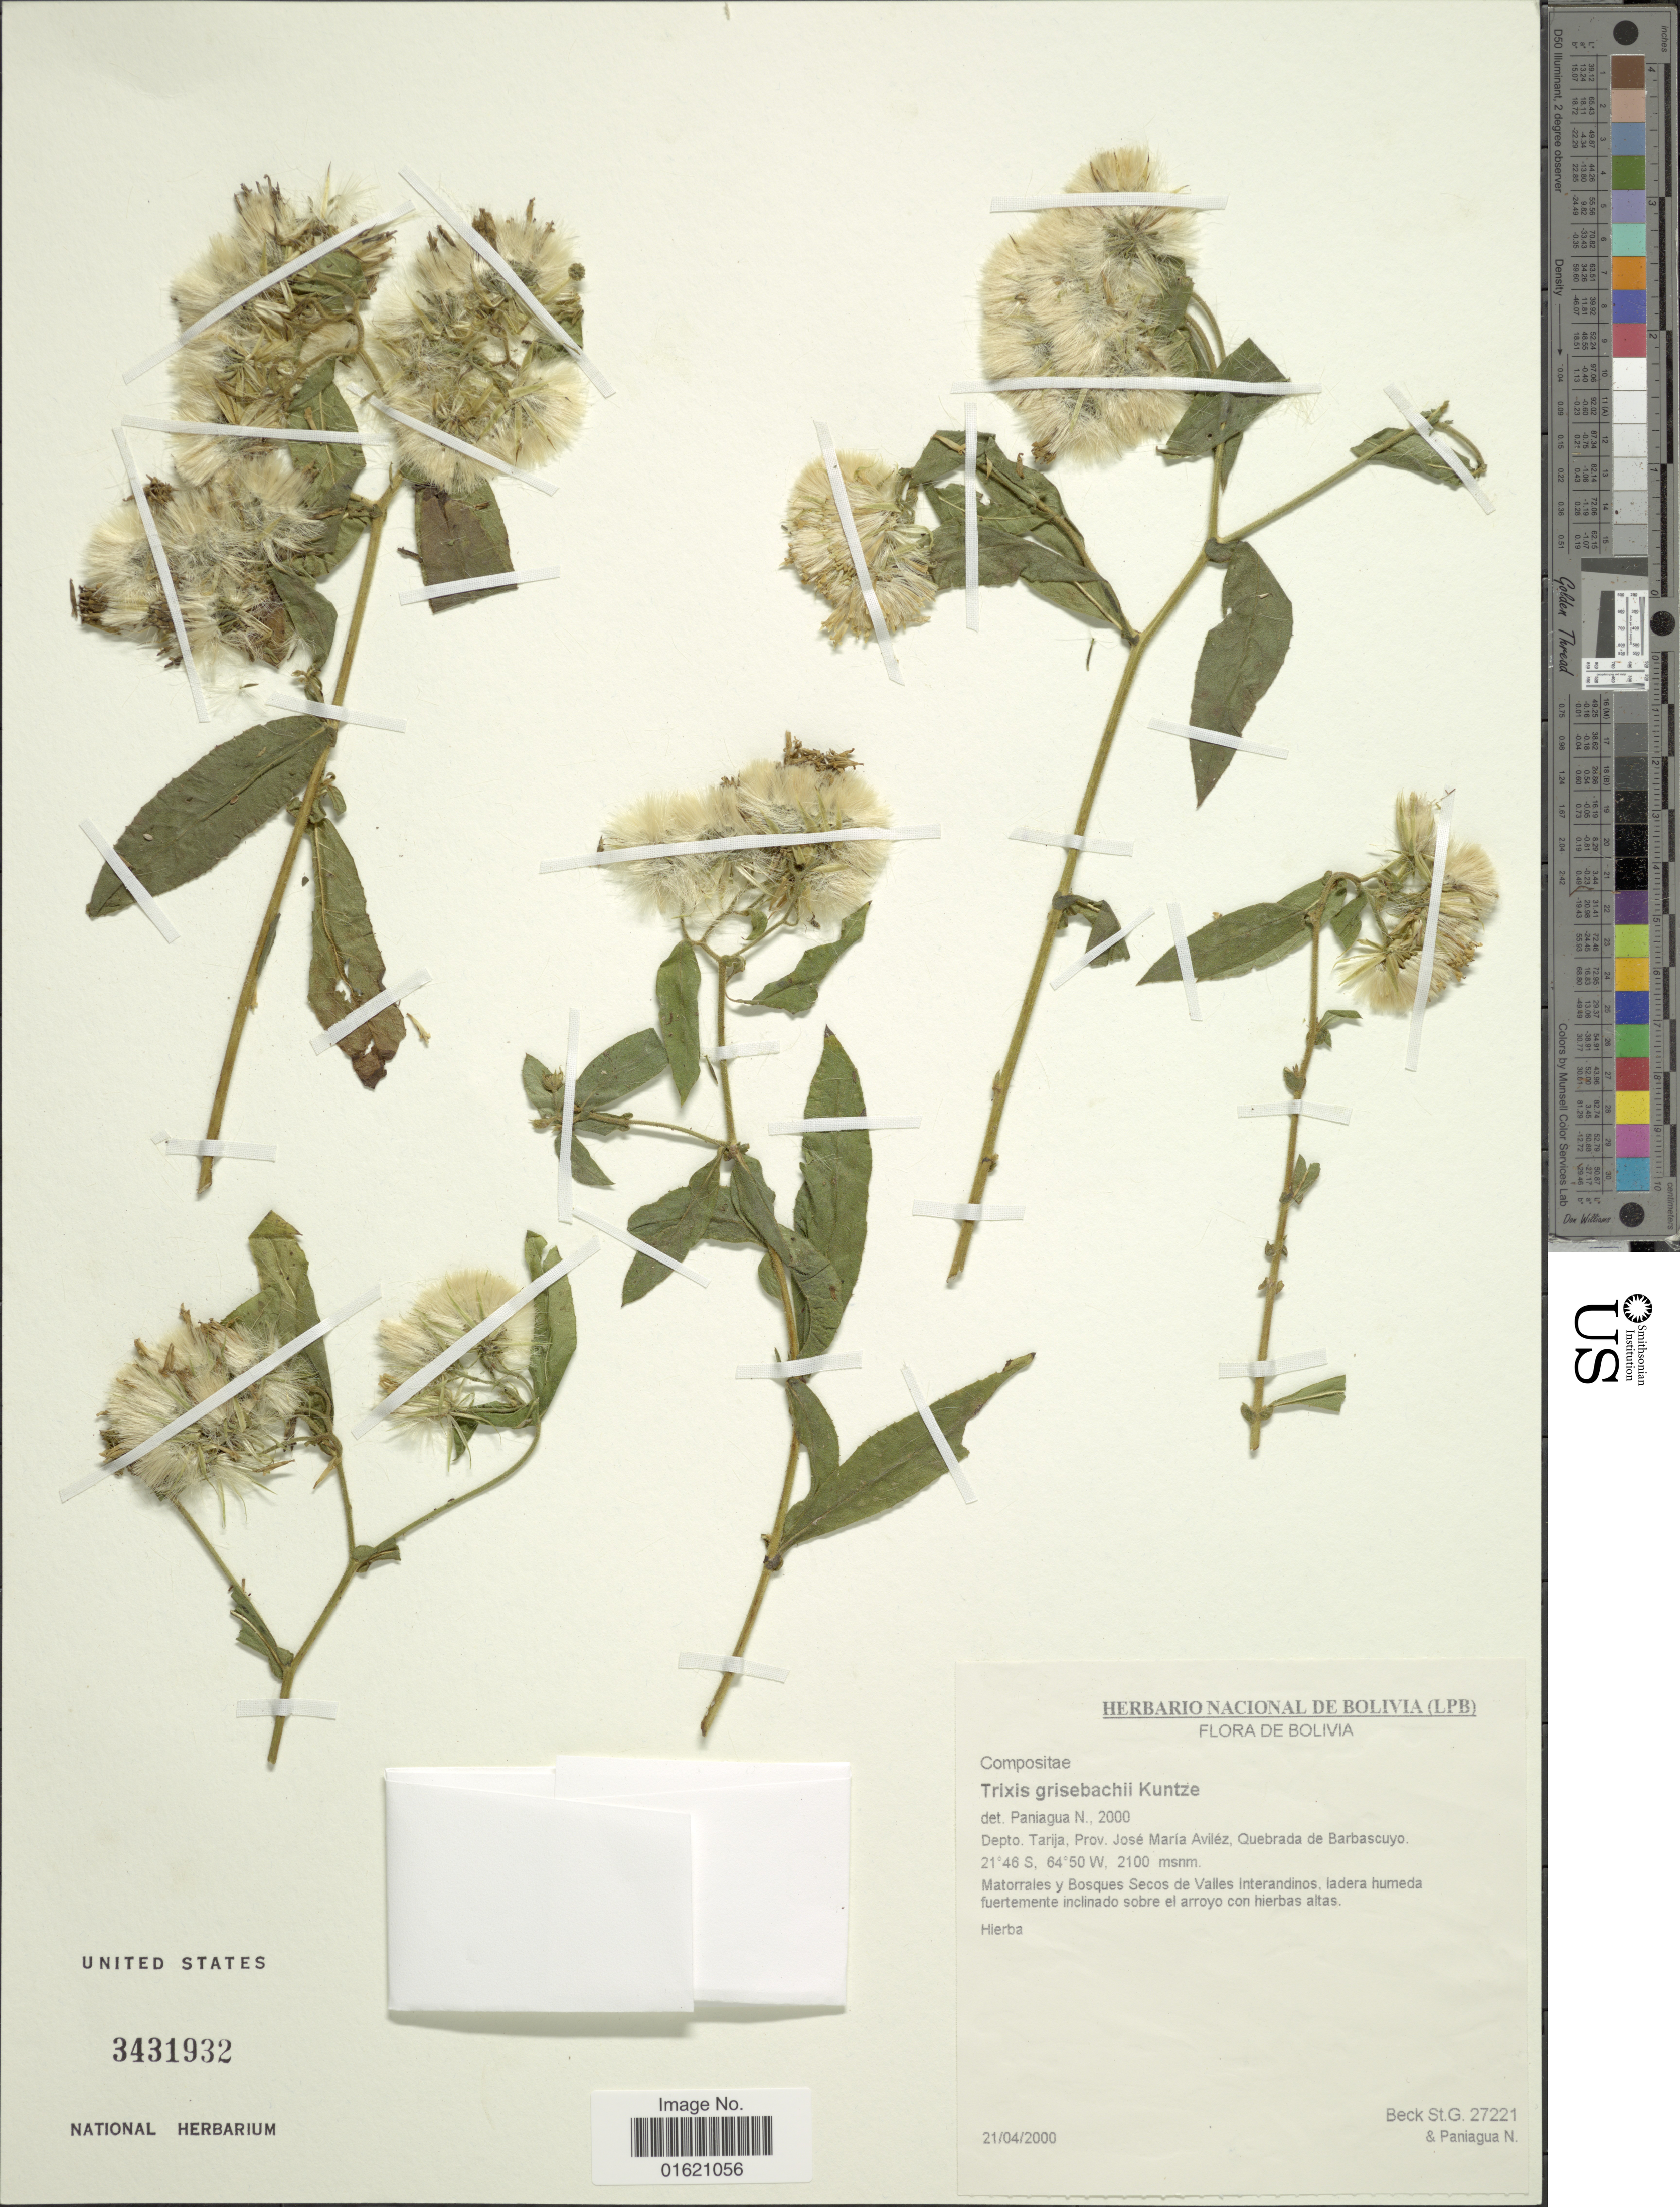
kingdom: Plantae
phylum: Tracheophyta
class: Magnoliopsida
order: Asterales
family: Asteraceae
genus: Trixis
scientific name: Trixis grisebachii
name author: Kuntze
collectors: S. G. Beck & N. Paniagua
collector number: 27221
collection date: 2000-04-21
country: Bolivia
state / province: Tarija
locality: Prov. José Mariá Aviléz, Quebrada de Barascuyo, Matorrales y Bosques Secos de Valles Interandinos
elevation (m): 2100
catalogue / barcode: US 3431932